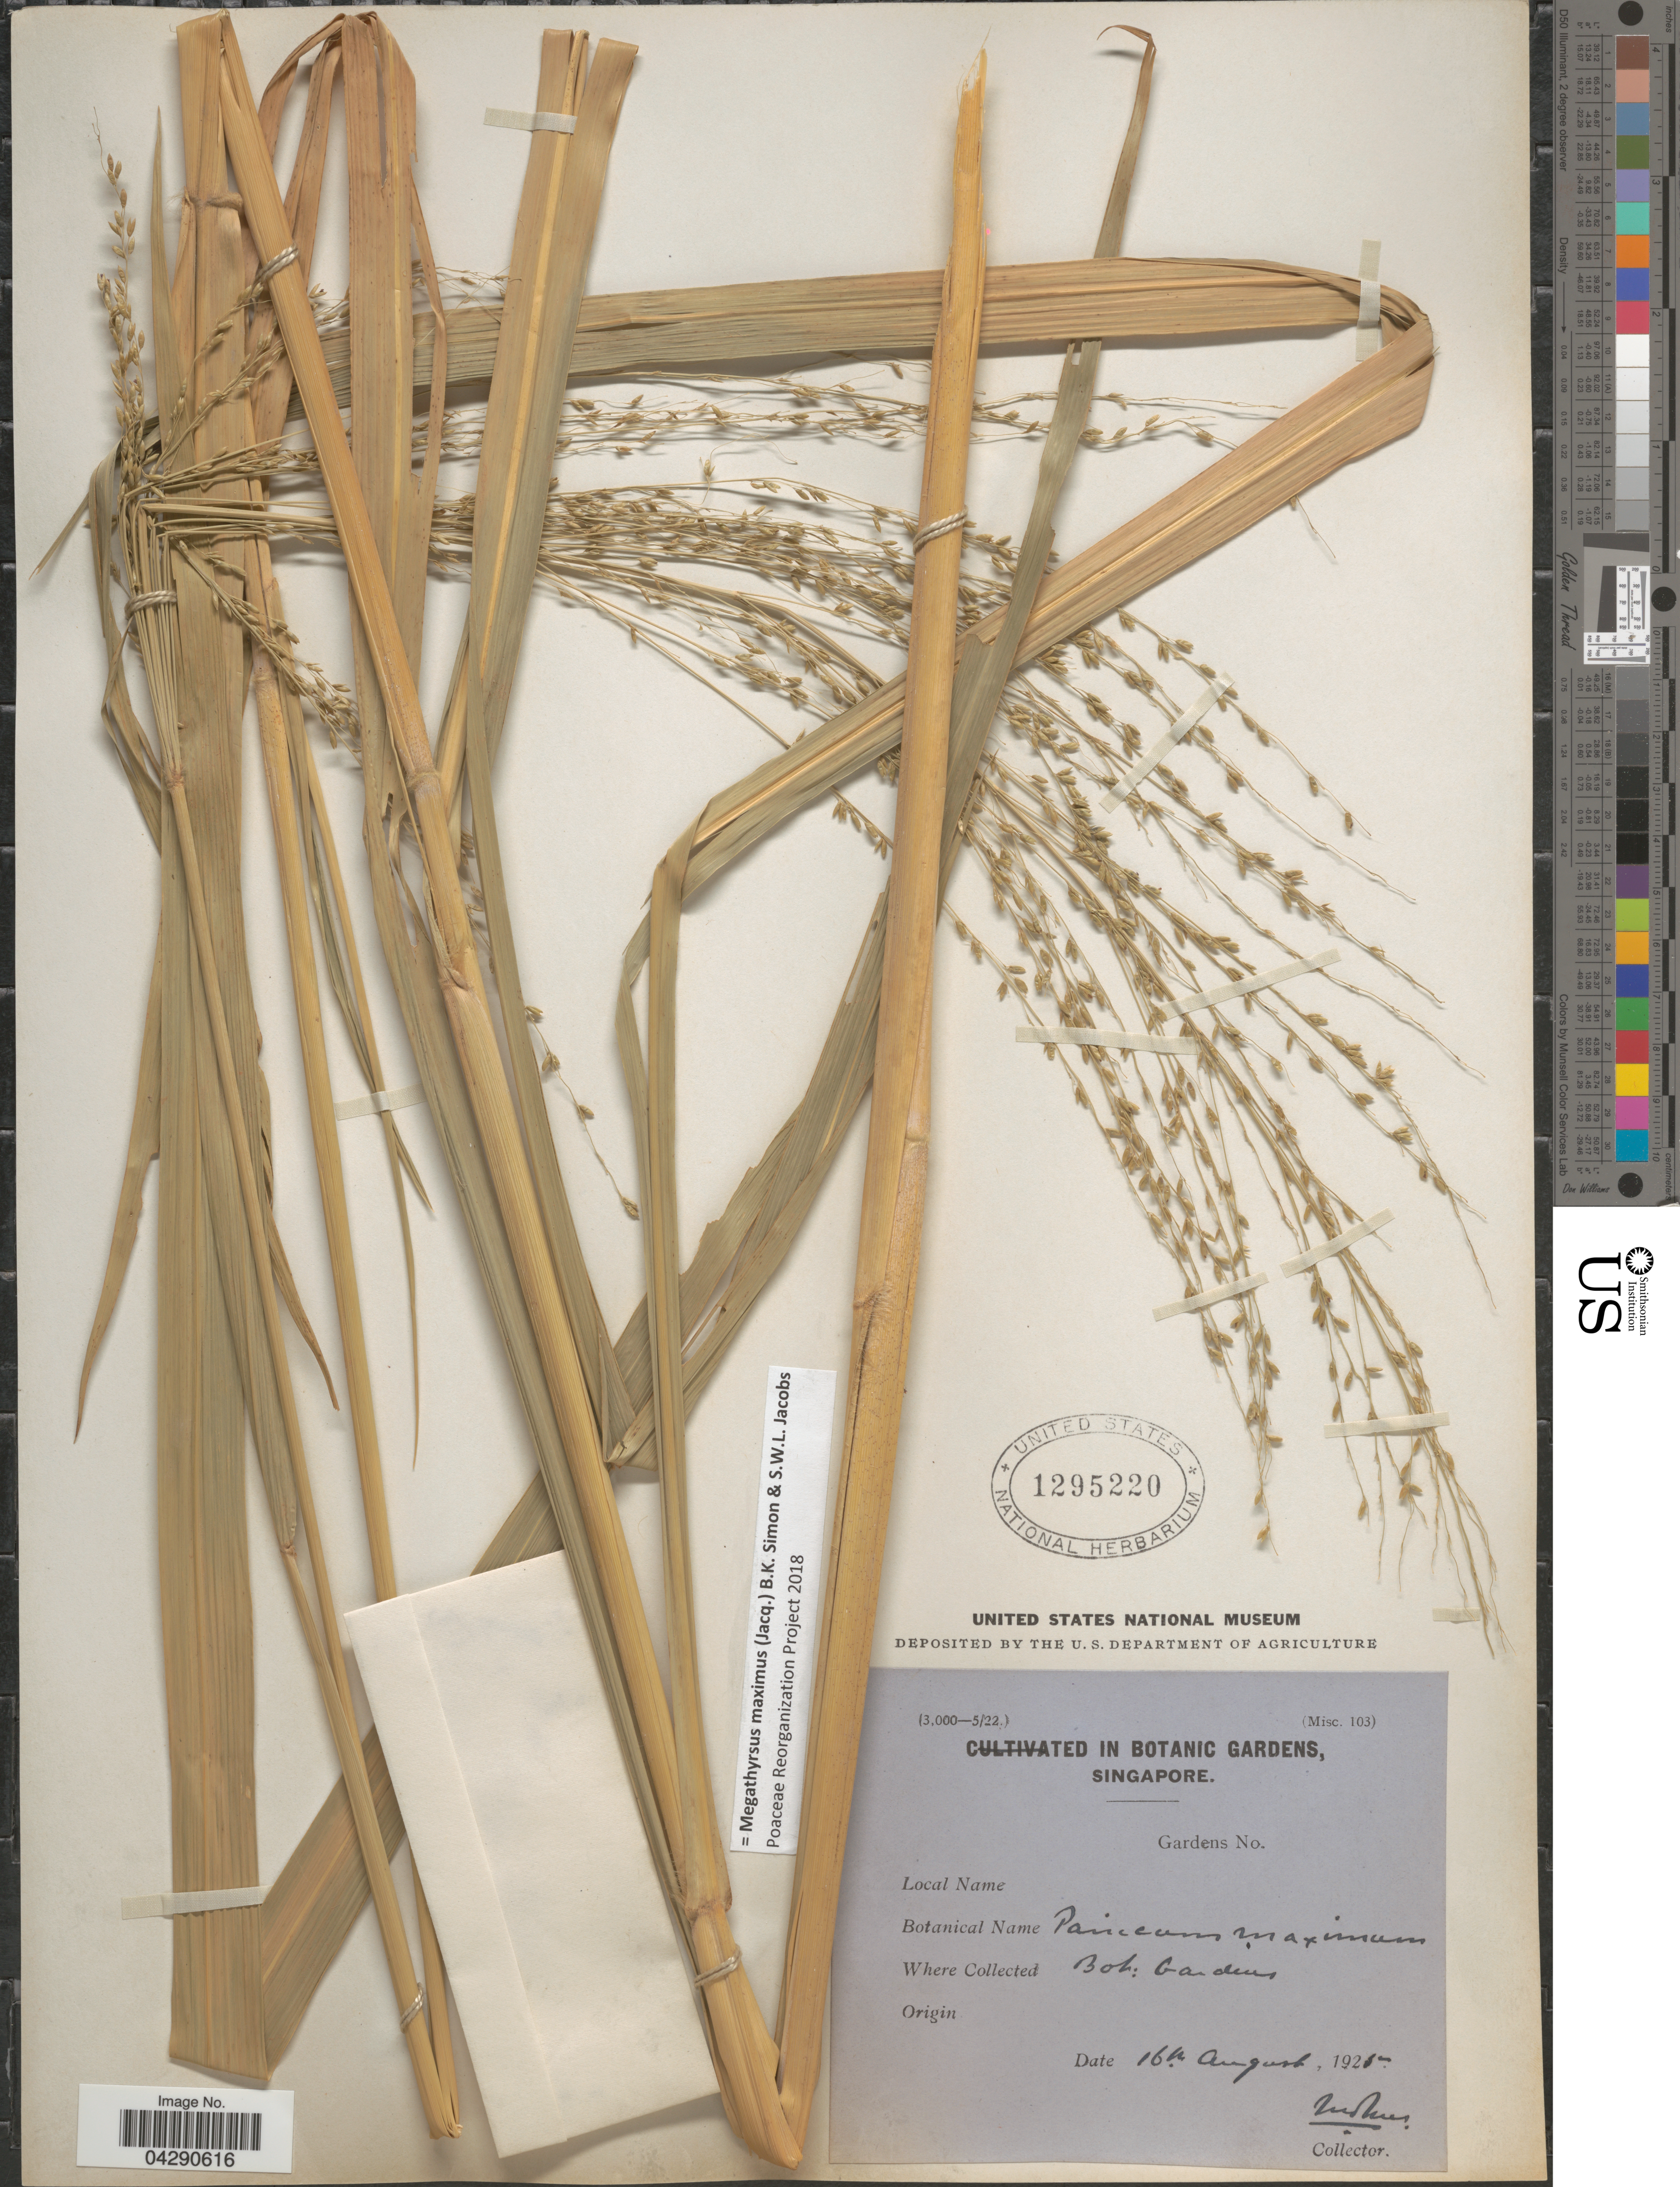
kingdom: Plantae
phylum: Tracheophyta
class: Liliopsida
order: Poales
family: Poaceae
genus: Megathyrsus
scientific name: Megathyrsus maximus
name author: (Jacq.) B.K. Simon & S.W.L. Jacobs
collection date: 1925-08-16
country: Singapore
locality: Bot. Gardens.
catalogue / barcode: US 1295220